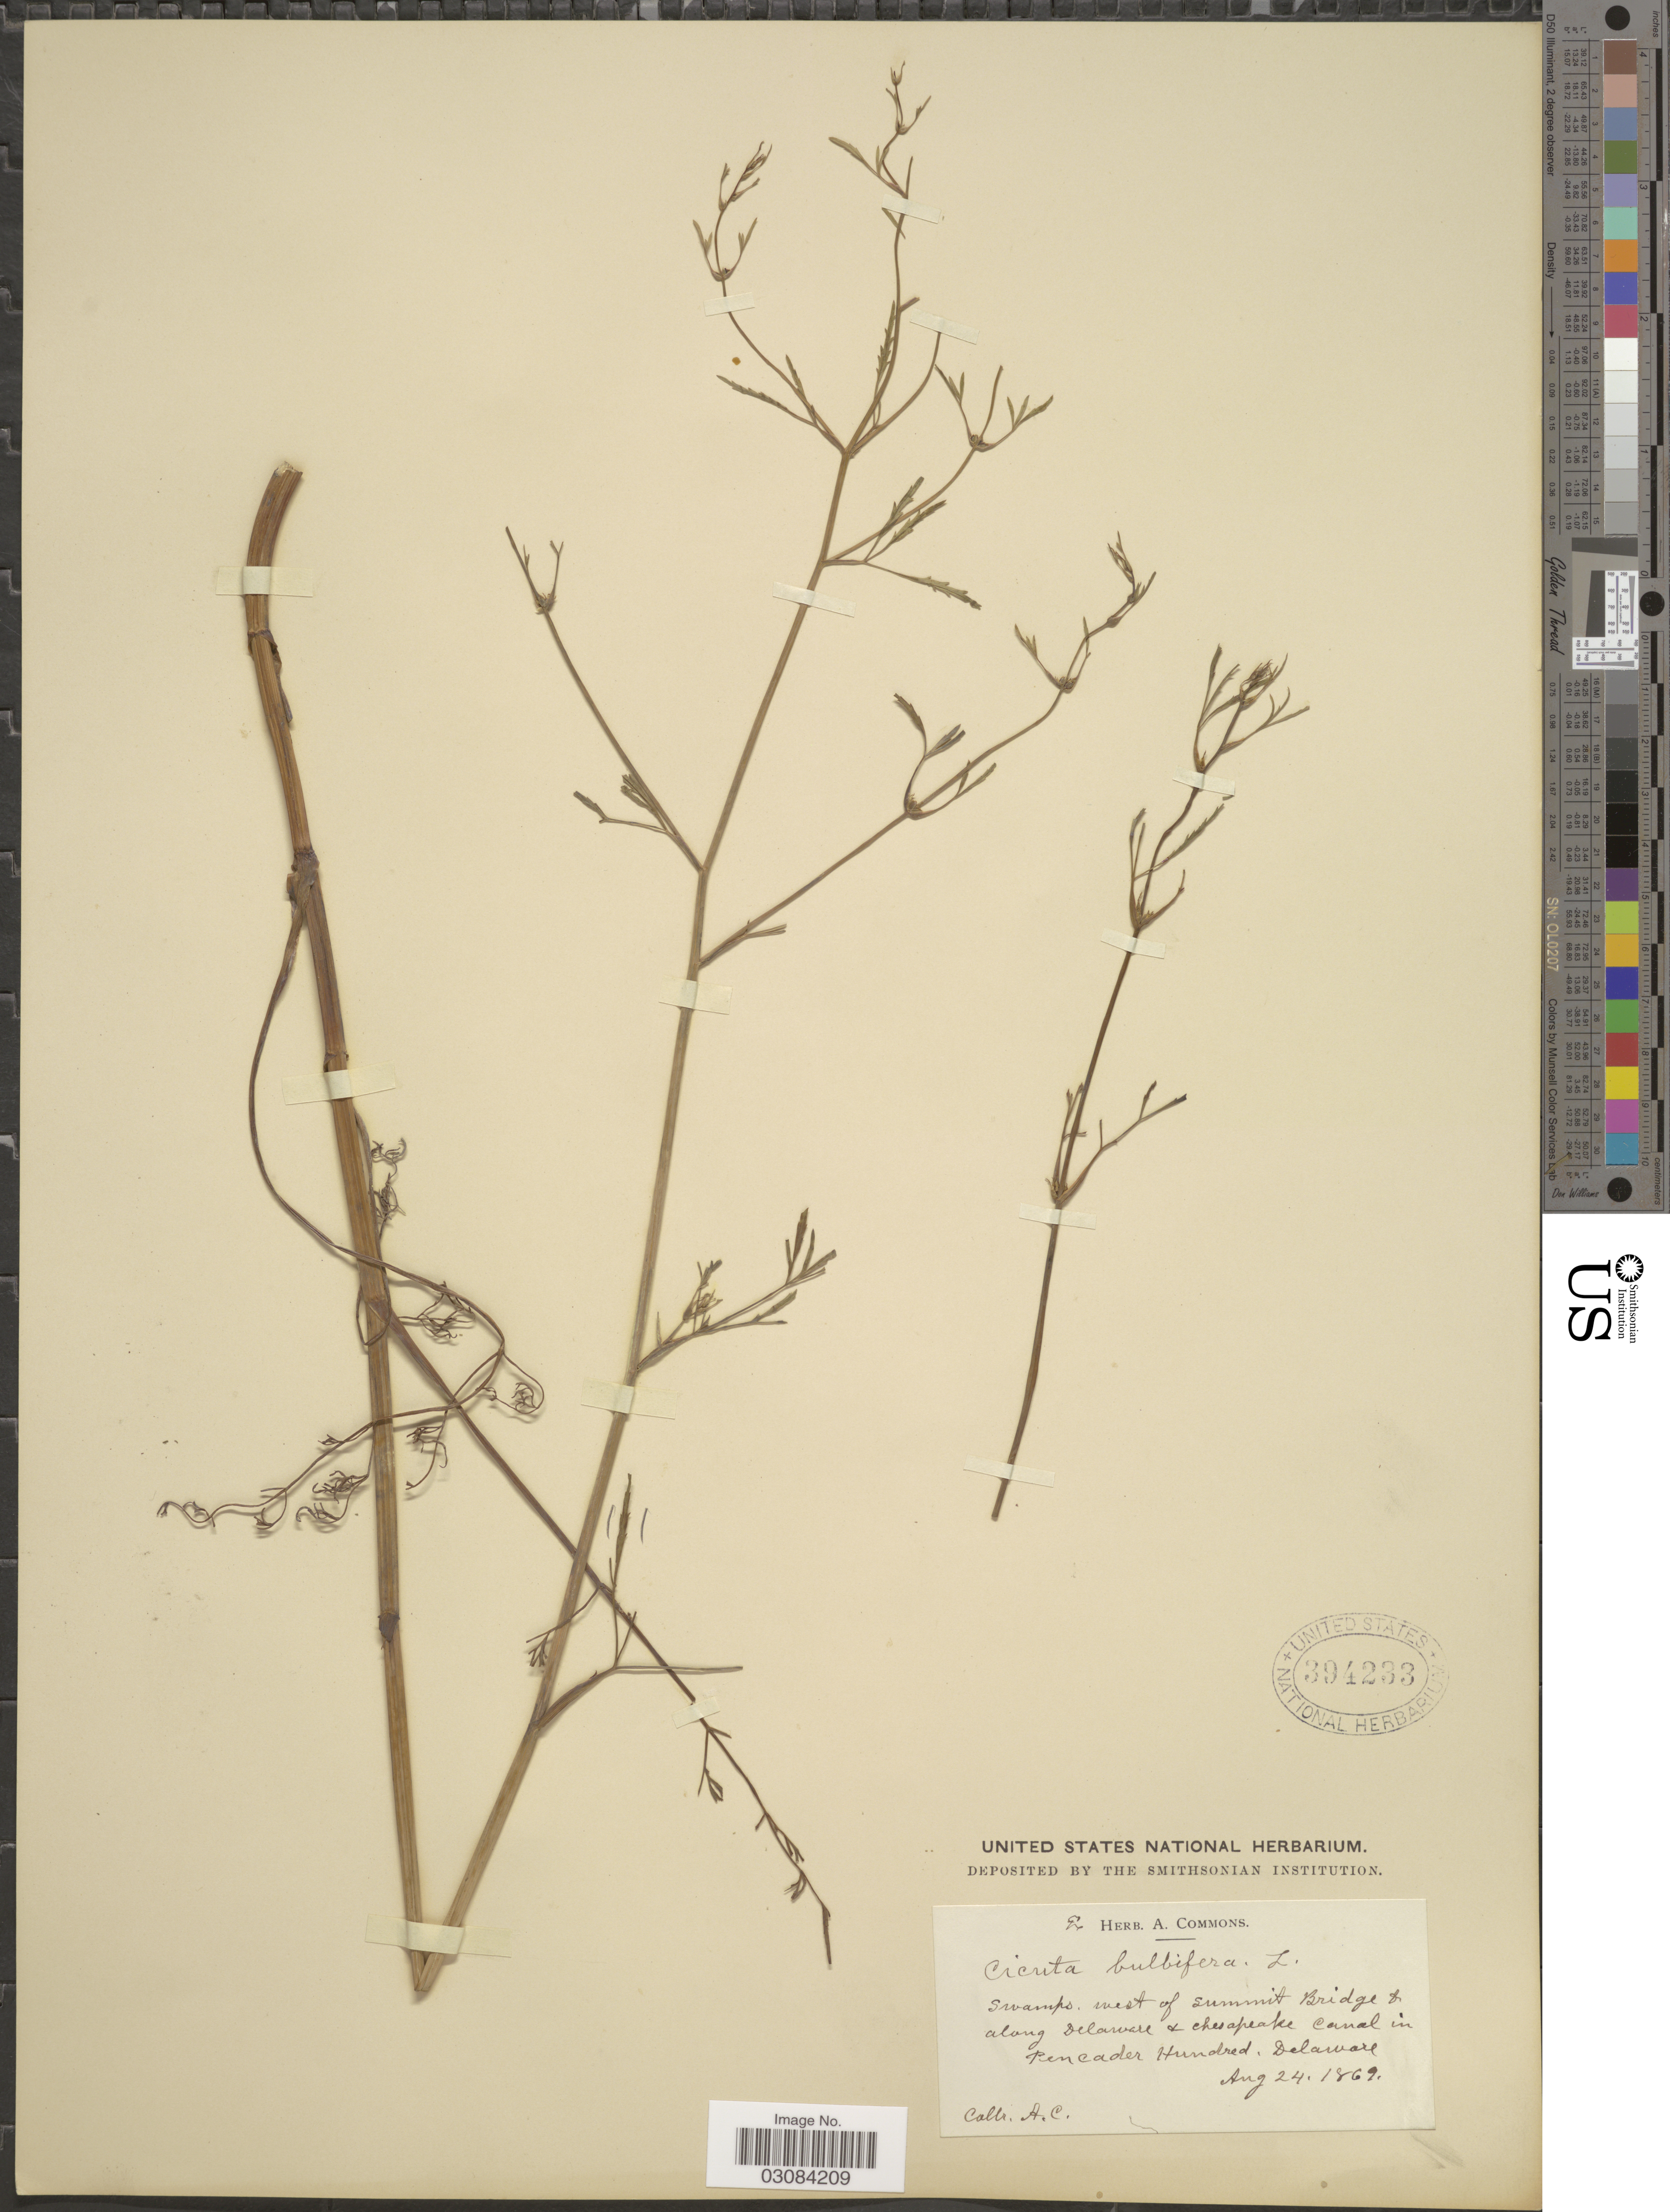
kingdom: Plantae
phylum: Tracheophyta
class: Magnoliopsida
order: Apiales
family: Apiaceae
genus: Cicuta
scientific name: Cicuta bulbifera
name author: L.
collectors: A. Commons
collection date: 1869-08-24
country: United States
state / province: Delaware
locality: Swamps, west of summit Bridge to along Delaware & Chesapeake Canal in Pencader Hundred.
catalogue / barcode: US 394233